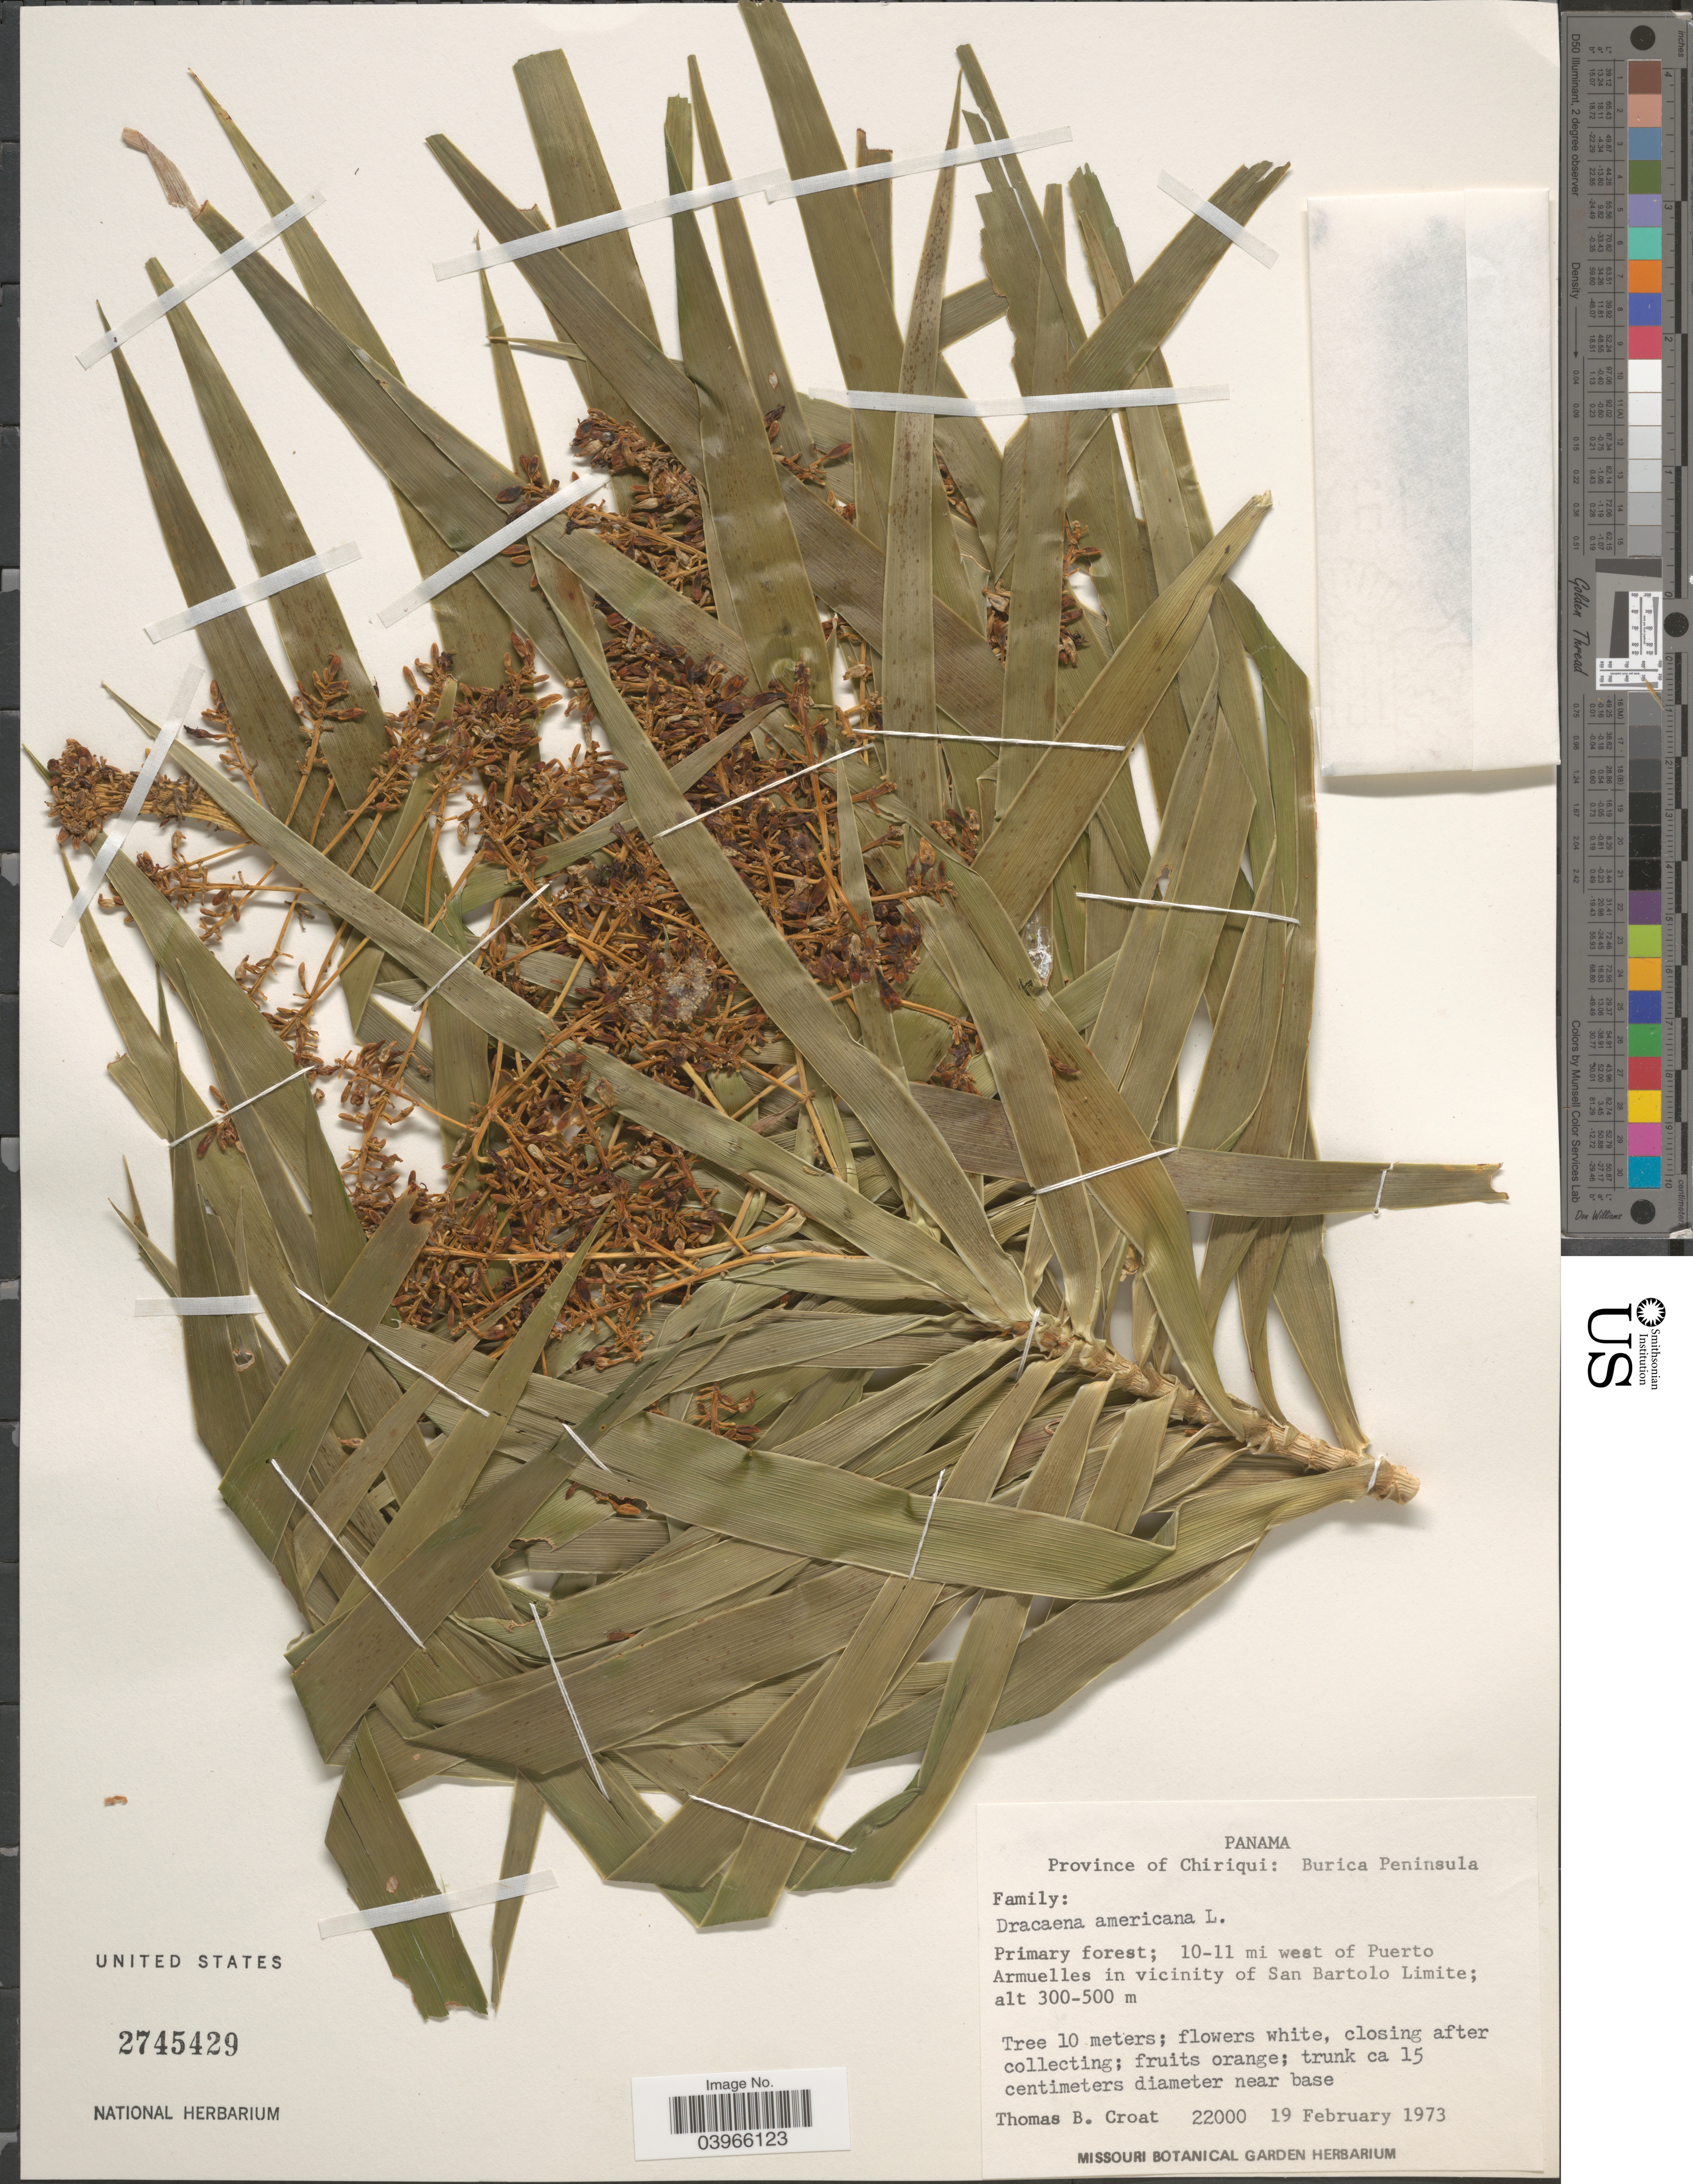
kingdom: Plantae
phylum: Tracheophyta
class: Liliopsida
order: Asparagales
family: Asparagaceae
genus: Dracaena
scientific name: Dracaena americana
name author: Donn. Sm. in Sarg.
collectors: T. B. Croat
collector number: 22000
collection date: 1973-02-19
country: Panama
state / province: Chiriqui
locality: Burica Peninsula. 10-11 mi west of Puerto Armuelles in vicinity of San Bartolo Limite.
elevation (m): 300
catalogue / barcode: US 2745429